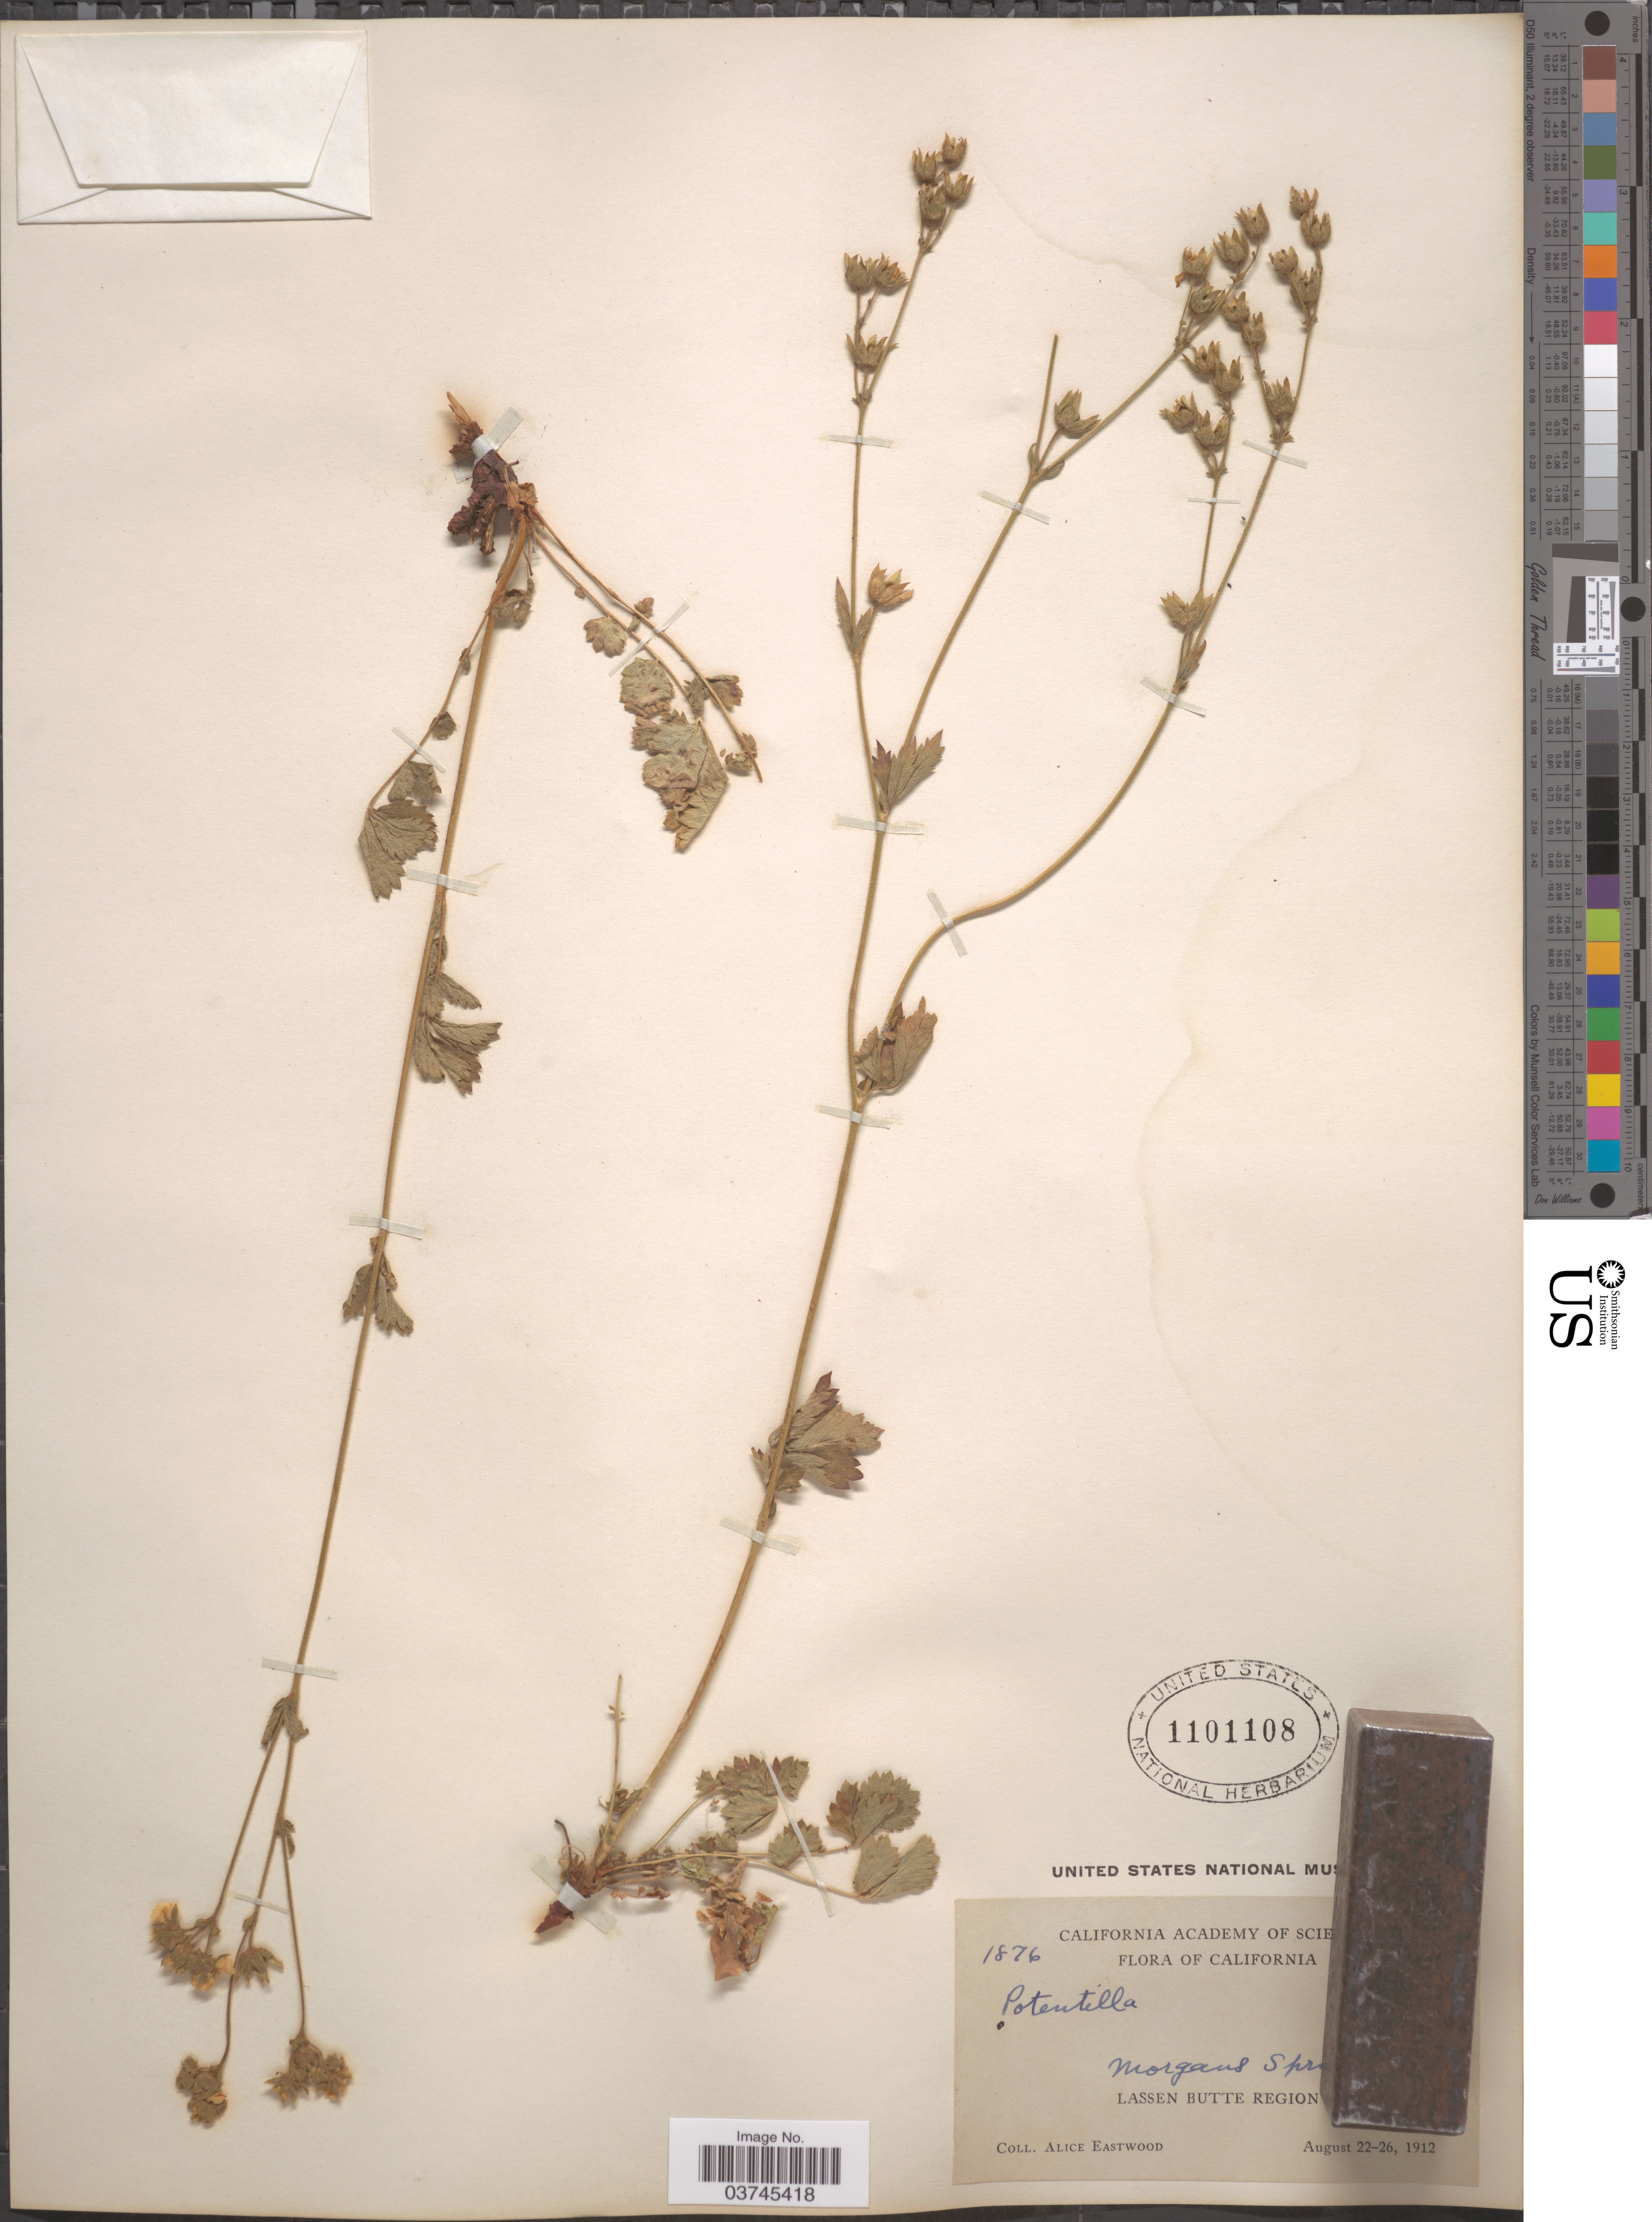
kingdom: Plantae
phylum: Tracheophyta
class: Magnoliopsida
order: Rosales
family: Rosaceae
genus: Drymocallis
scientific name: Drymocallis lactea var. austiniae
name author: (Jeps.) Ertter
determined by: Strong, Mark T., (BOT), Smithsonian Institution - National Museum of Natural History (UNITED STATES)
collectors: A. Eastwood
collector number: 1876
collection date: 1912-08-22/1912-08-26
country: United States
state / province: California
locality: Morgans Spr [illegible text] Lassen Butte Region.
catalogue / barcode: US 1101108